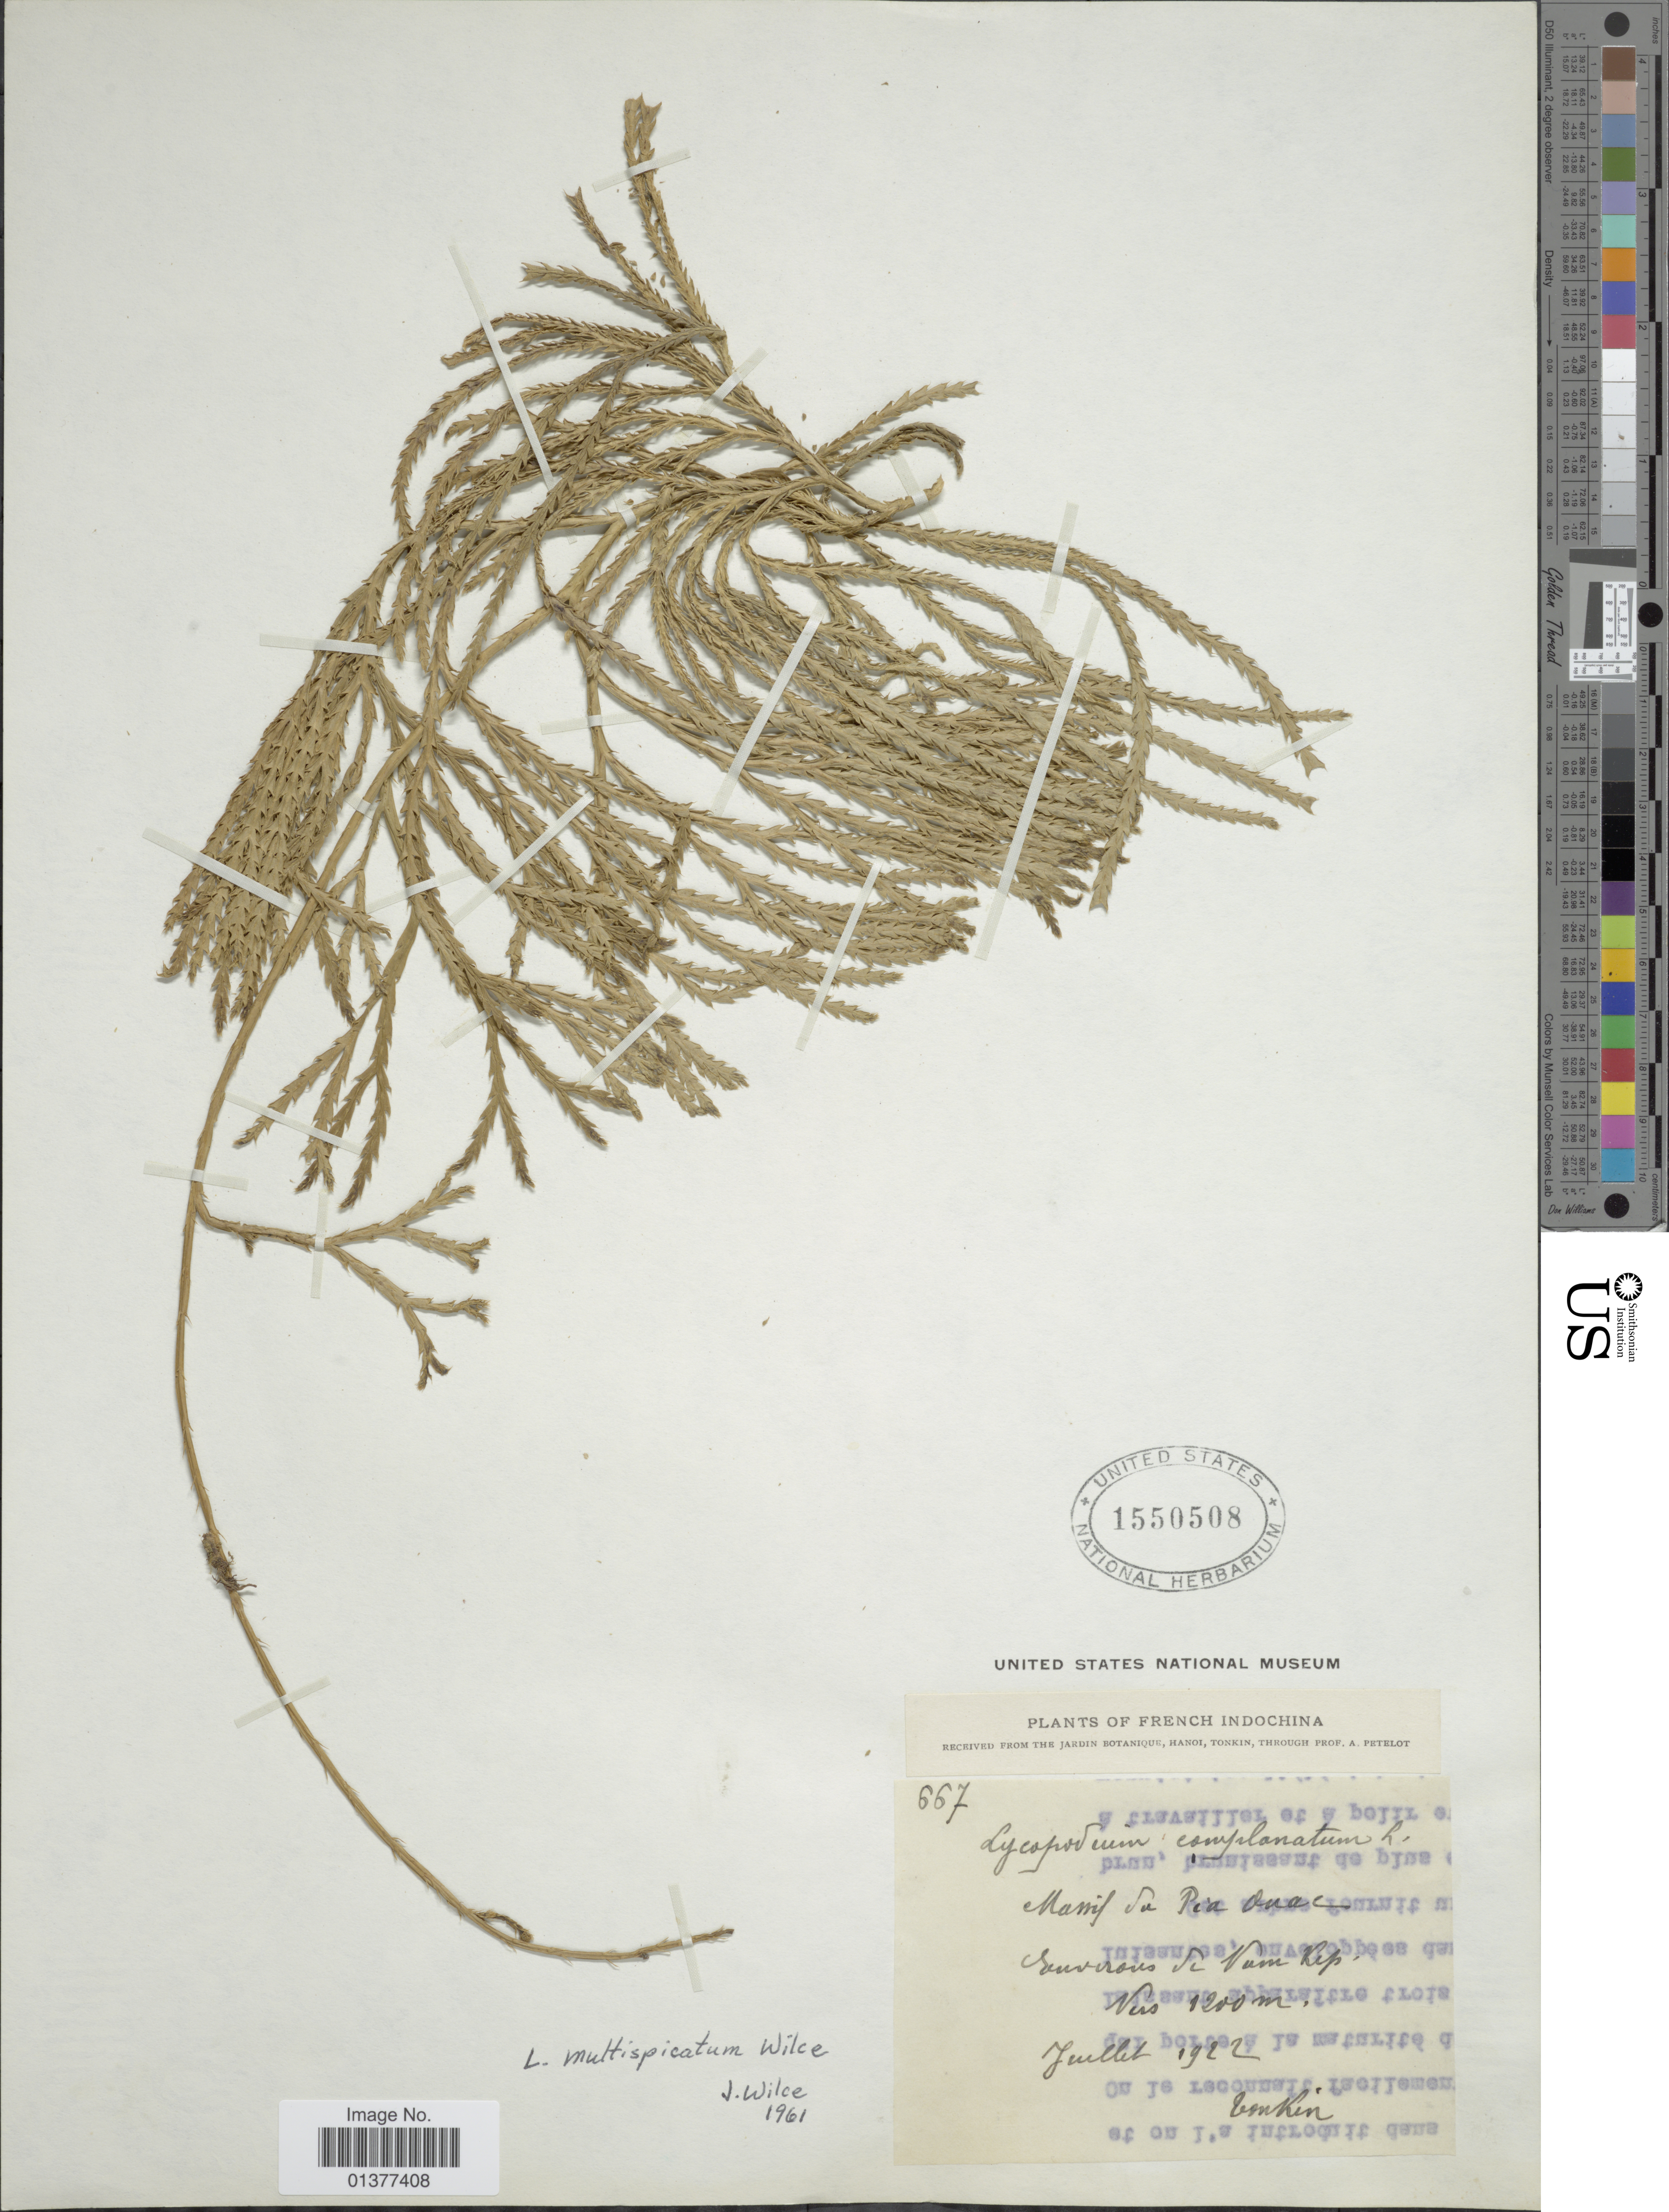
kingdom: Plantae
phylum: Tracheophyta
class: Lycopodiopsida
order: Lycopodiales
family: Lycopodiaceae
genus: Diphasiastrum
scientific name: Diphasiastrum multispicatum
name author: (J.H. Wilce) Holub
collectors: A. Petelot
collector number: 1550508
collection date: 1922-07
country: Vietnam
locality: Tonkin. Massif du Pia [illegible text]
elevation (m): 1200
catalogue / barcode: US 1550508